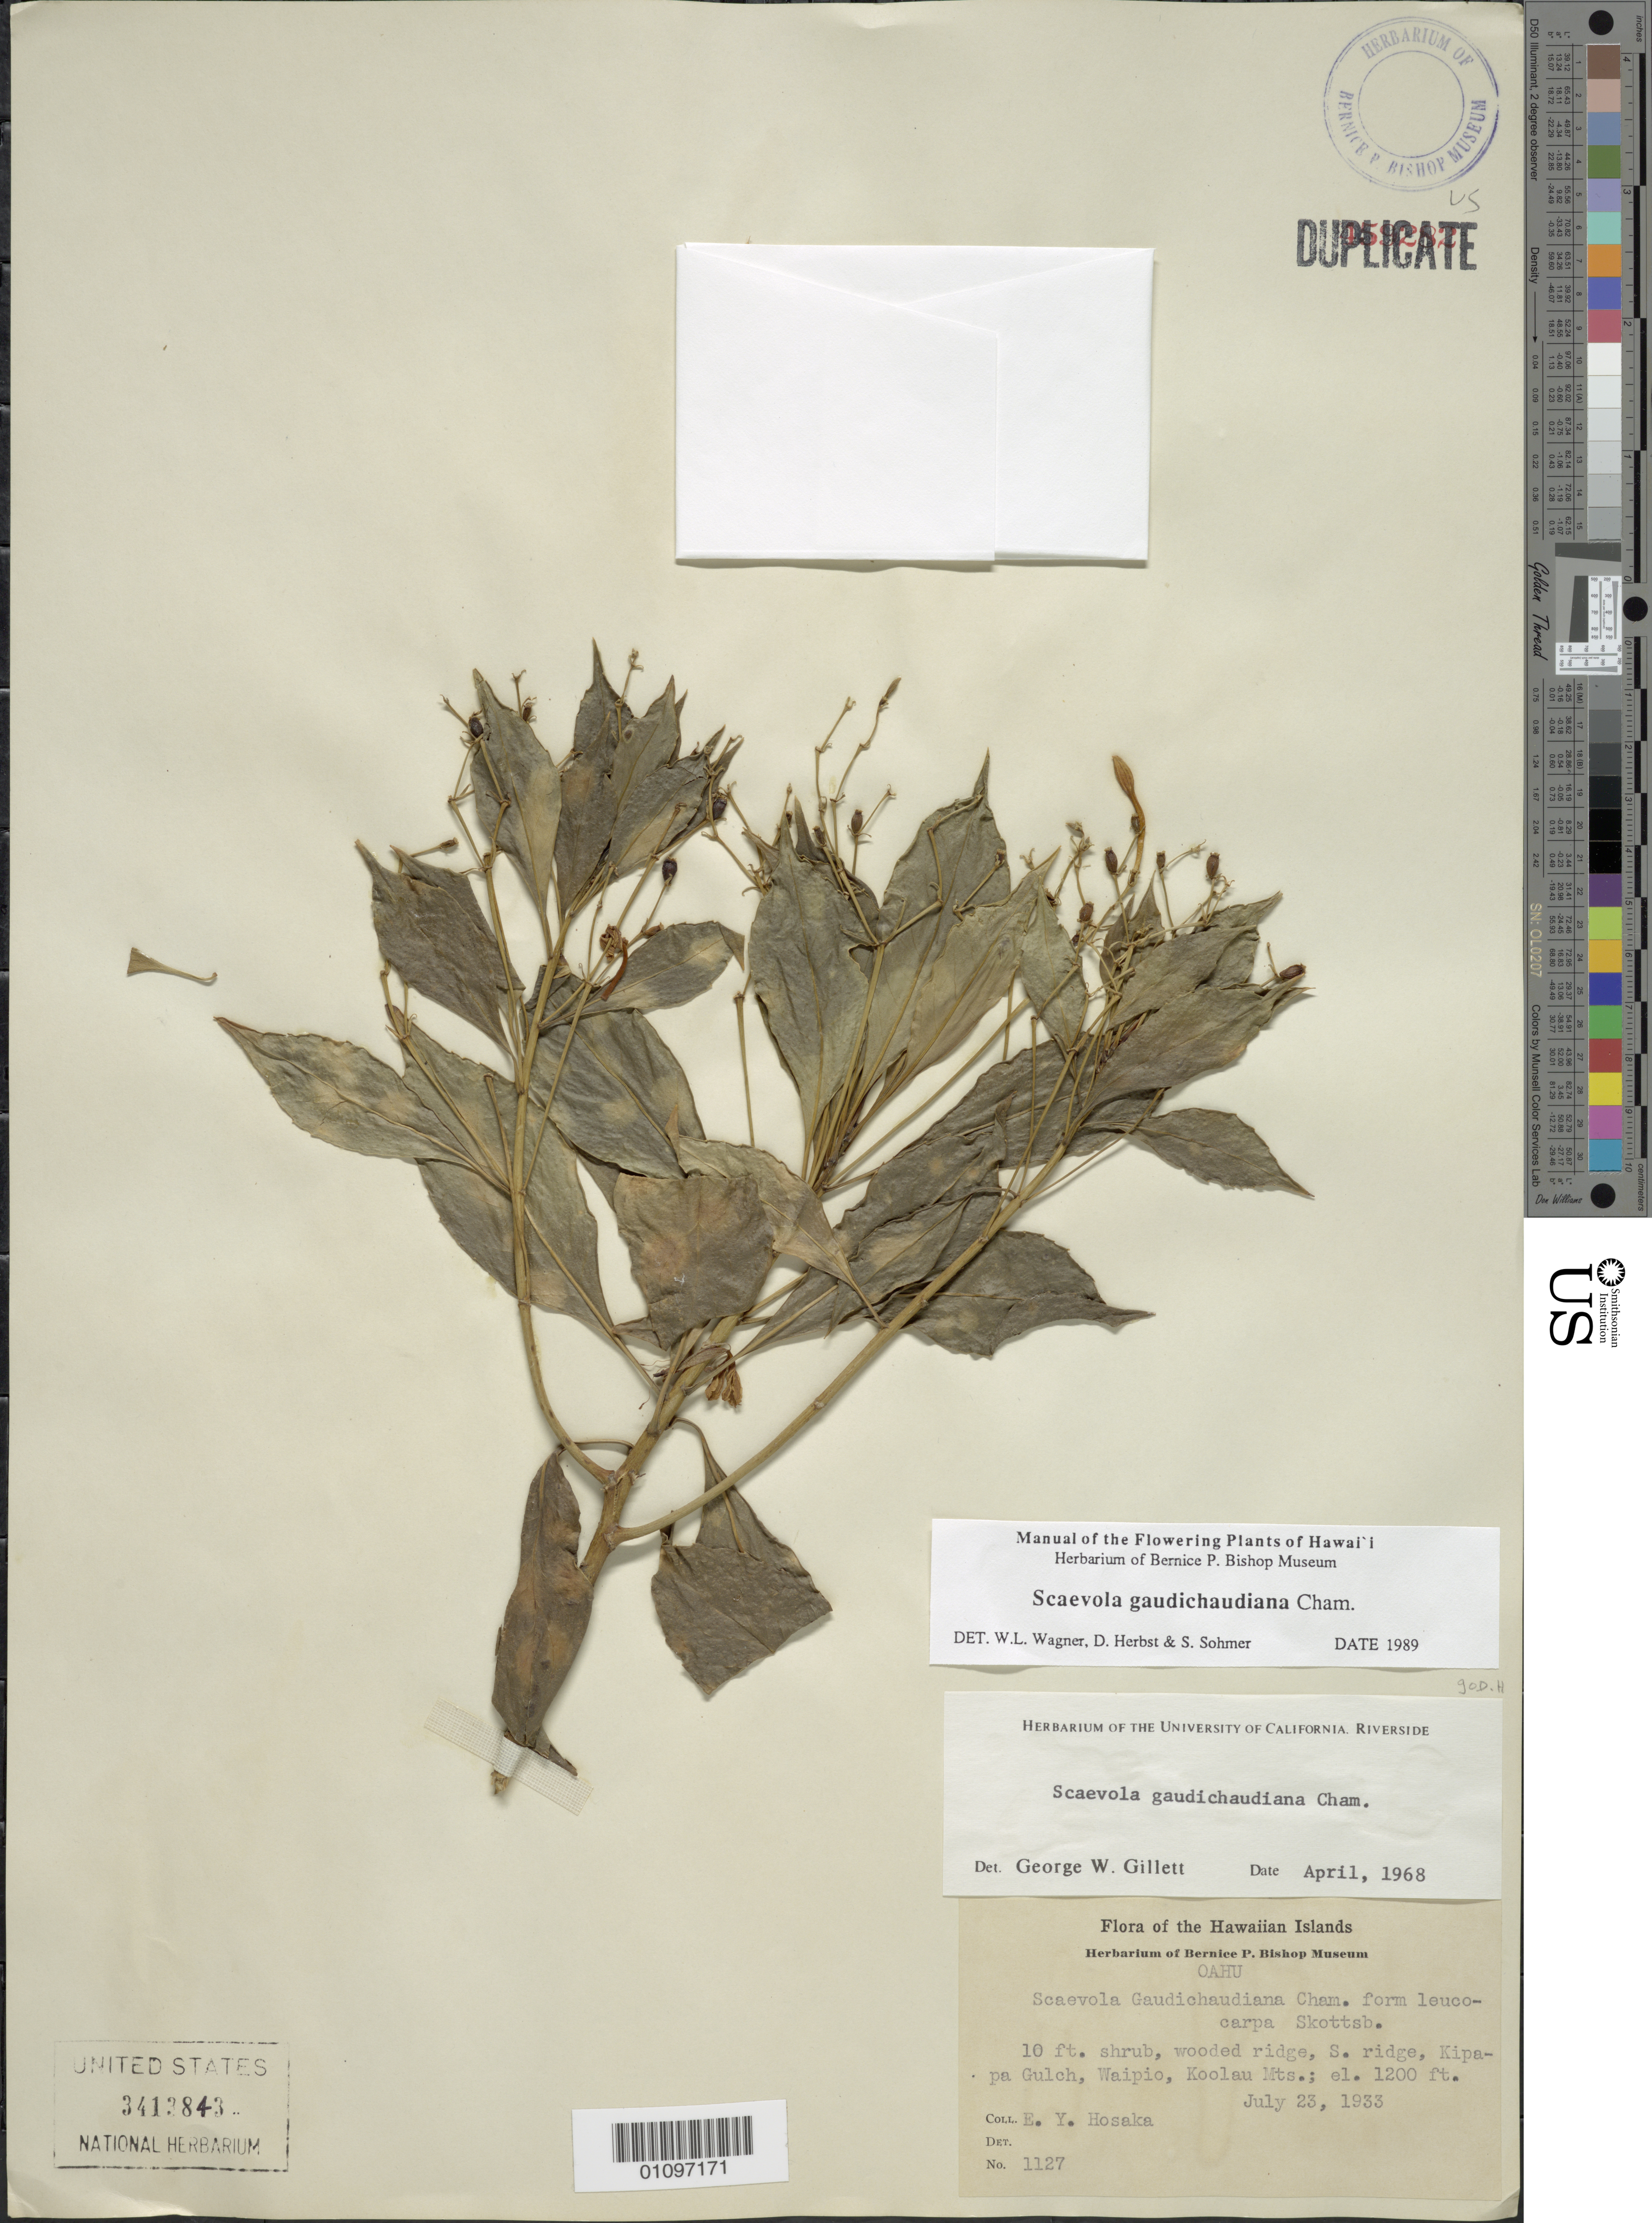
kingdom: Plantae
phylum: Tracheophyta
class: Magnoliopsida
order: Asterales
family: Goodeniaceae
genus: Scaevola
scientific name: Scaevola gaudichaudiana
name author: Cham.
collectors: E. Y. Hosaka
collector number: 1127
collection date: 1933-07-23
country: United States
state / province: Hawaii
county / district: Honolulu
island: Oahu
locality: Koolau Mts., Waiio, Kipapa Gulch, S ridge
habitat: wooded ridge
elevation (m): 366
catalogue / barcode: US 3413843